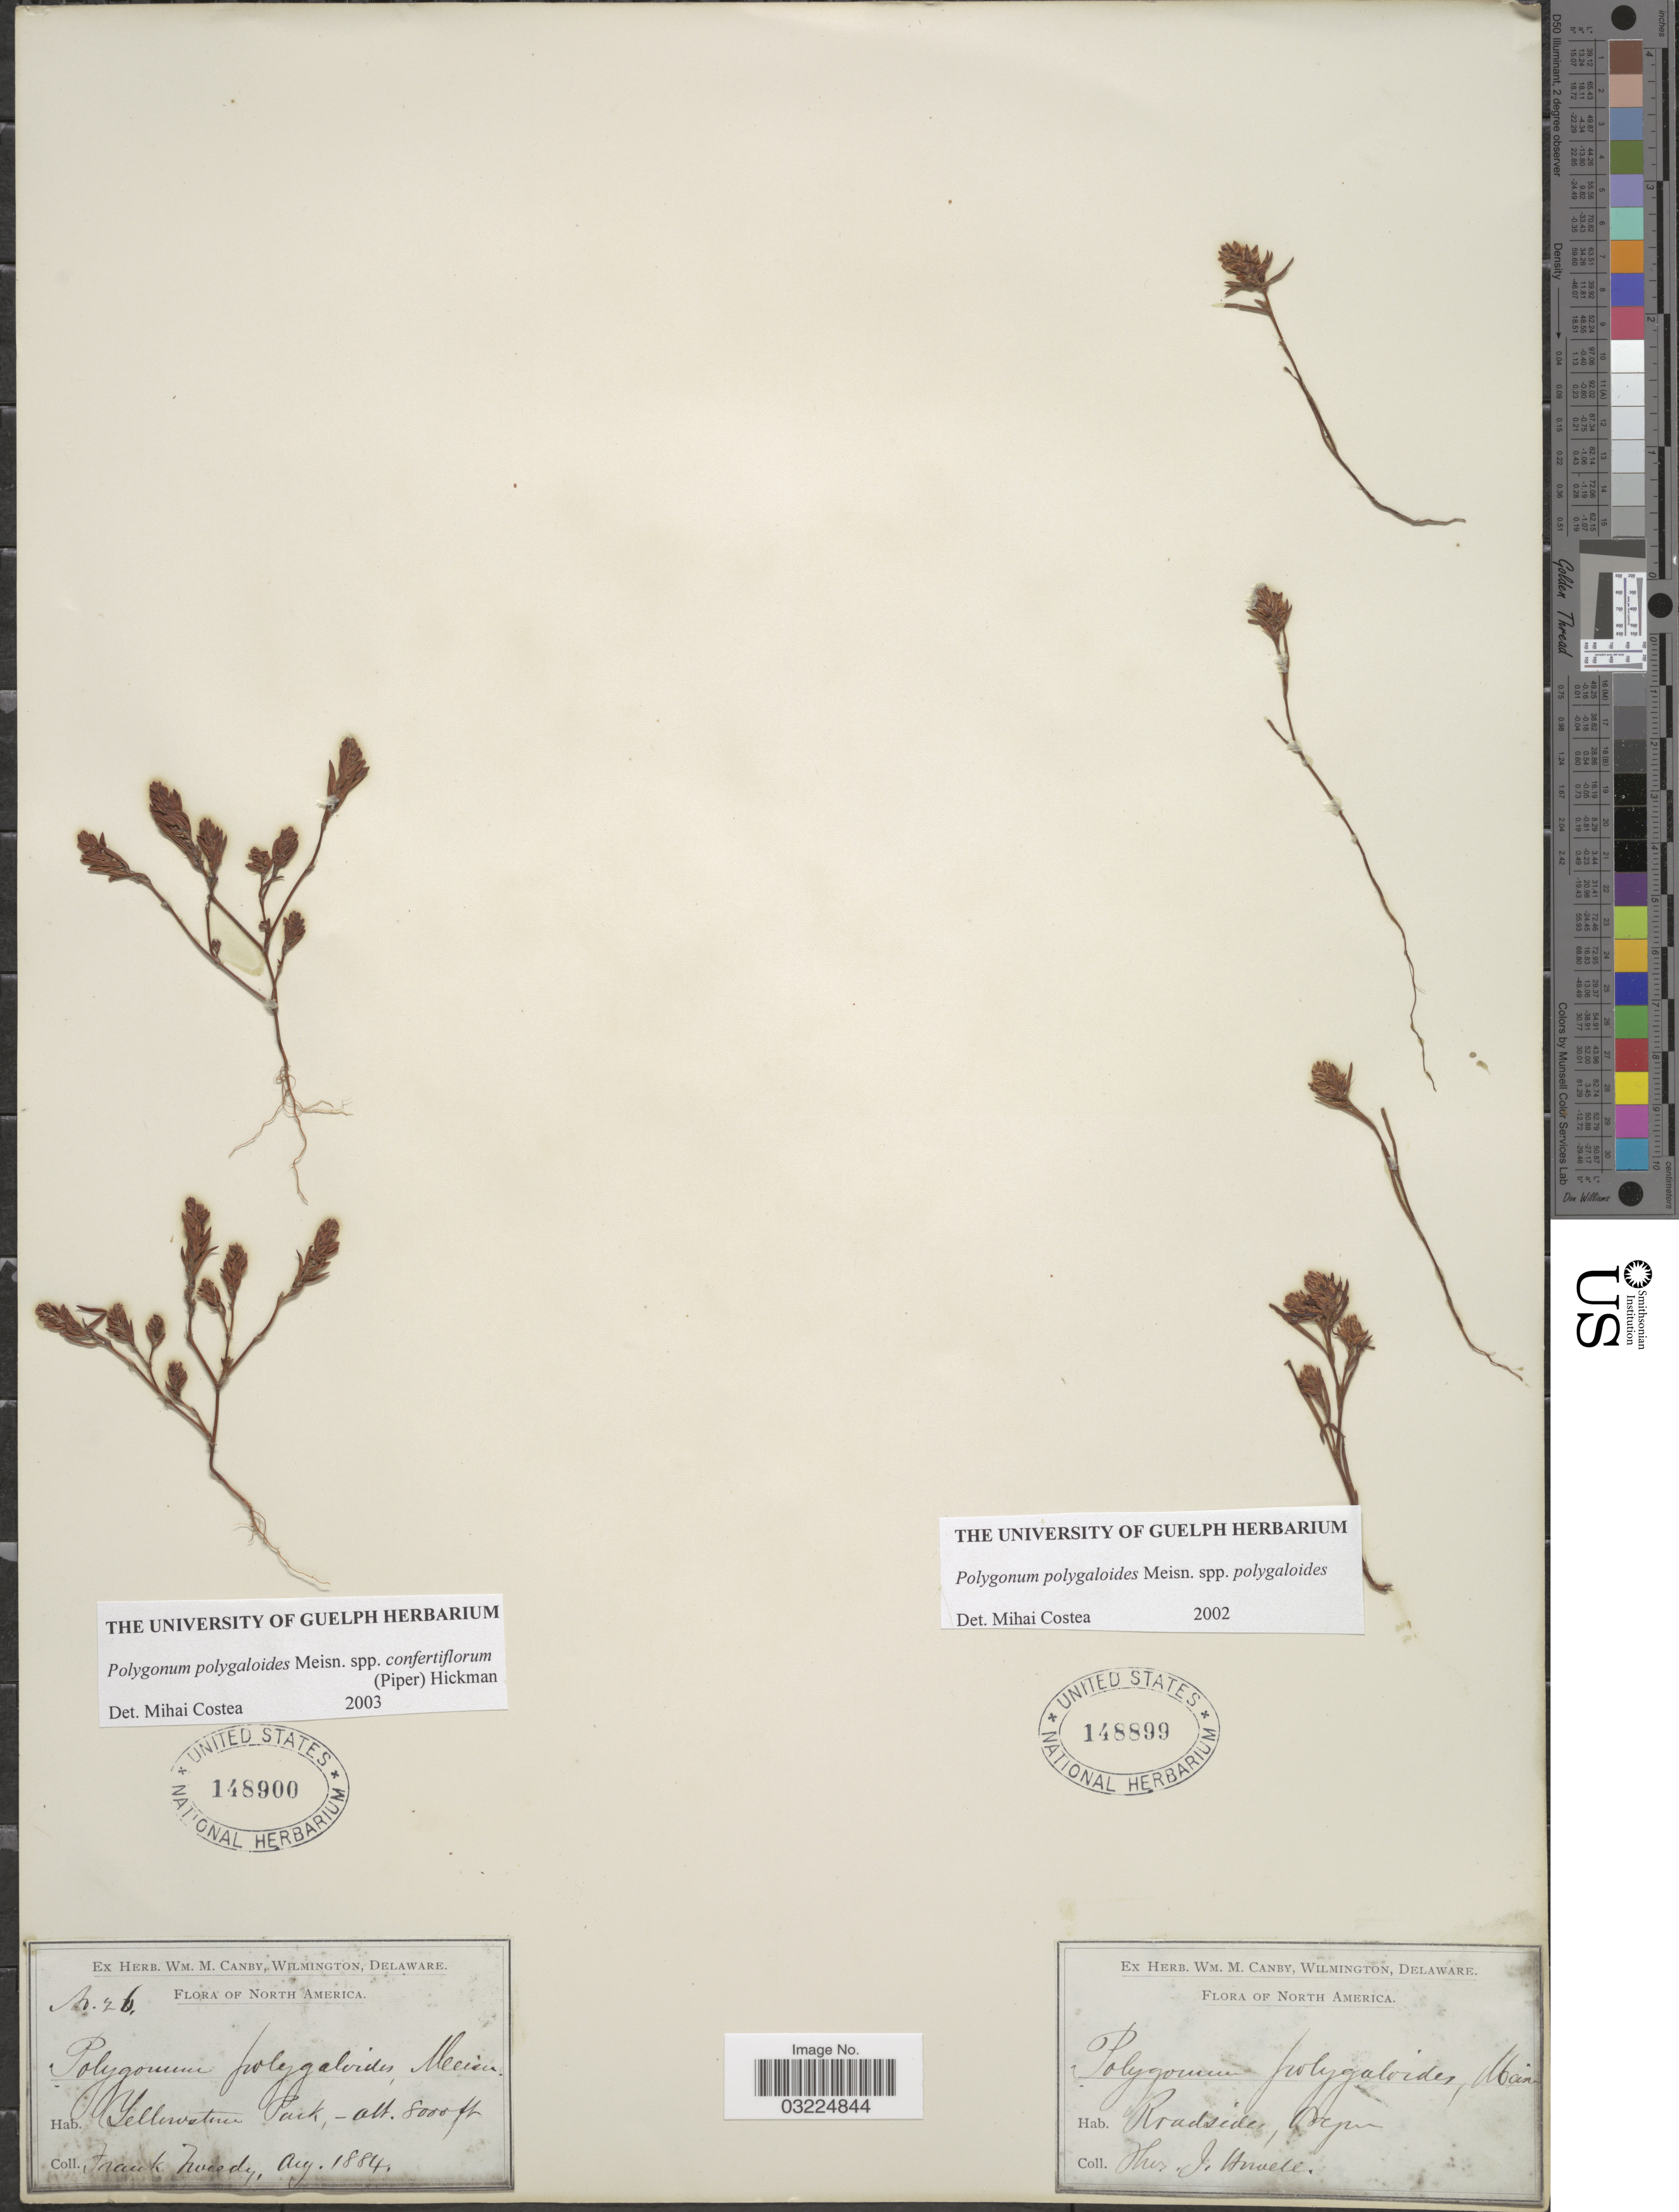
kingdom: Plantae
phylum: Tracheophyta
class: Magnoliopsida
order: Caryophyllales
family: Polygonaceae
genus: Polygonum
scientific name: Polygonum polygaloides subsp. polygaloides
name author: Meisn.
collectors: F. Tweedy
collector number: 26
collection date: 1884-08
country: United States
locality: Yellowstone Park.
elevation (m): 2438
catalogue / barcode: US 148900